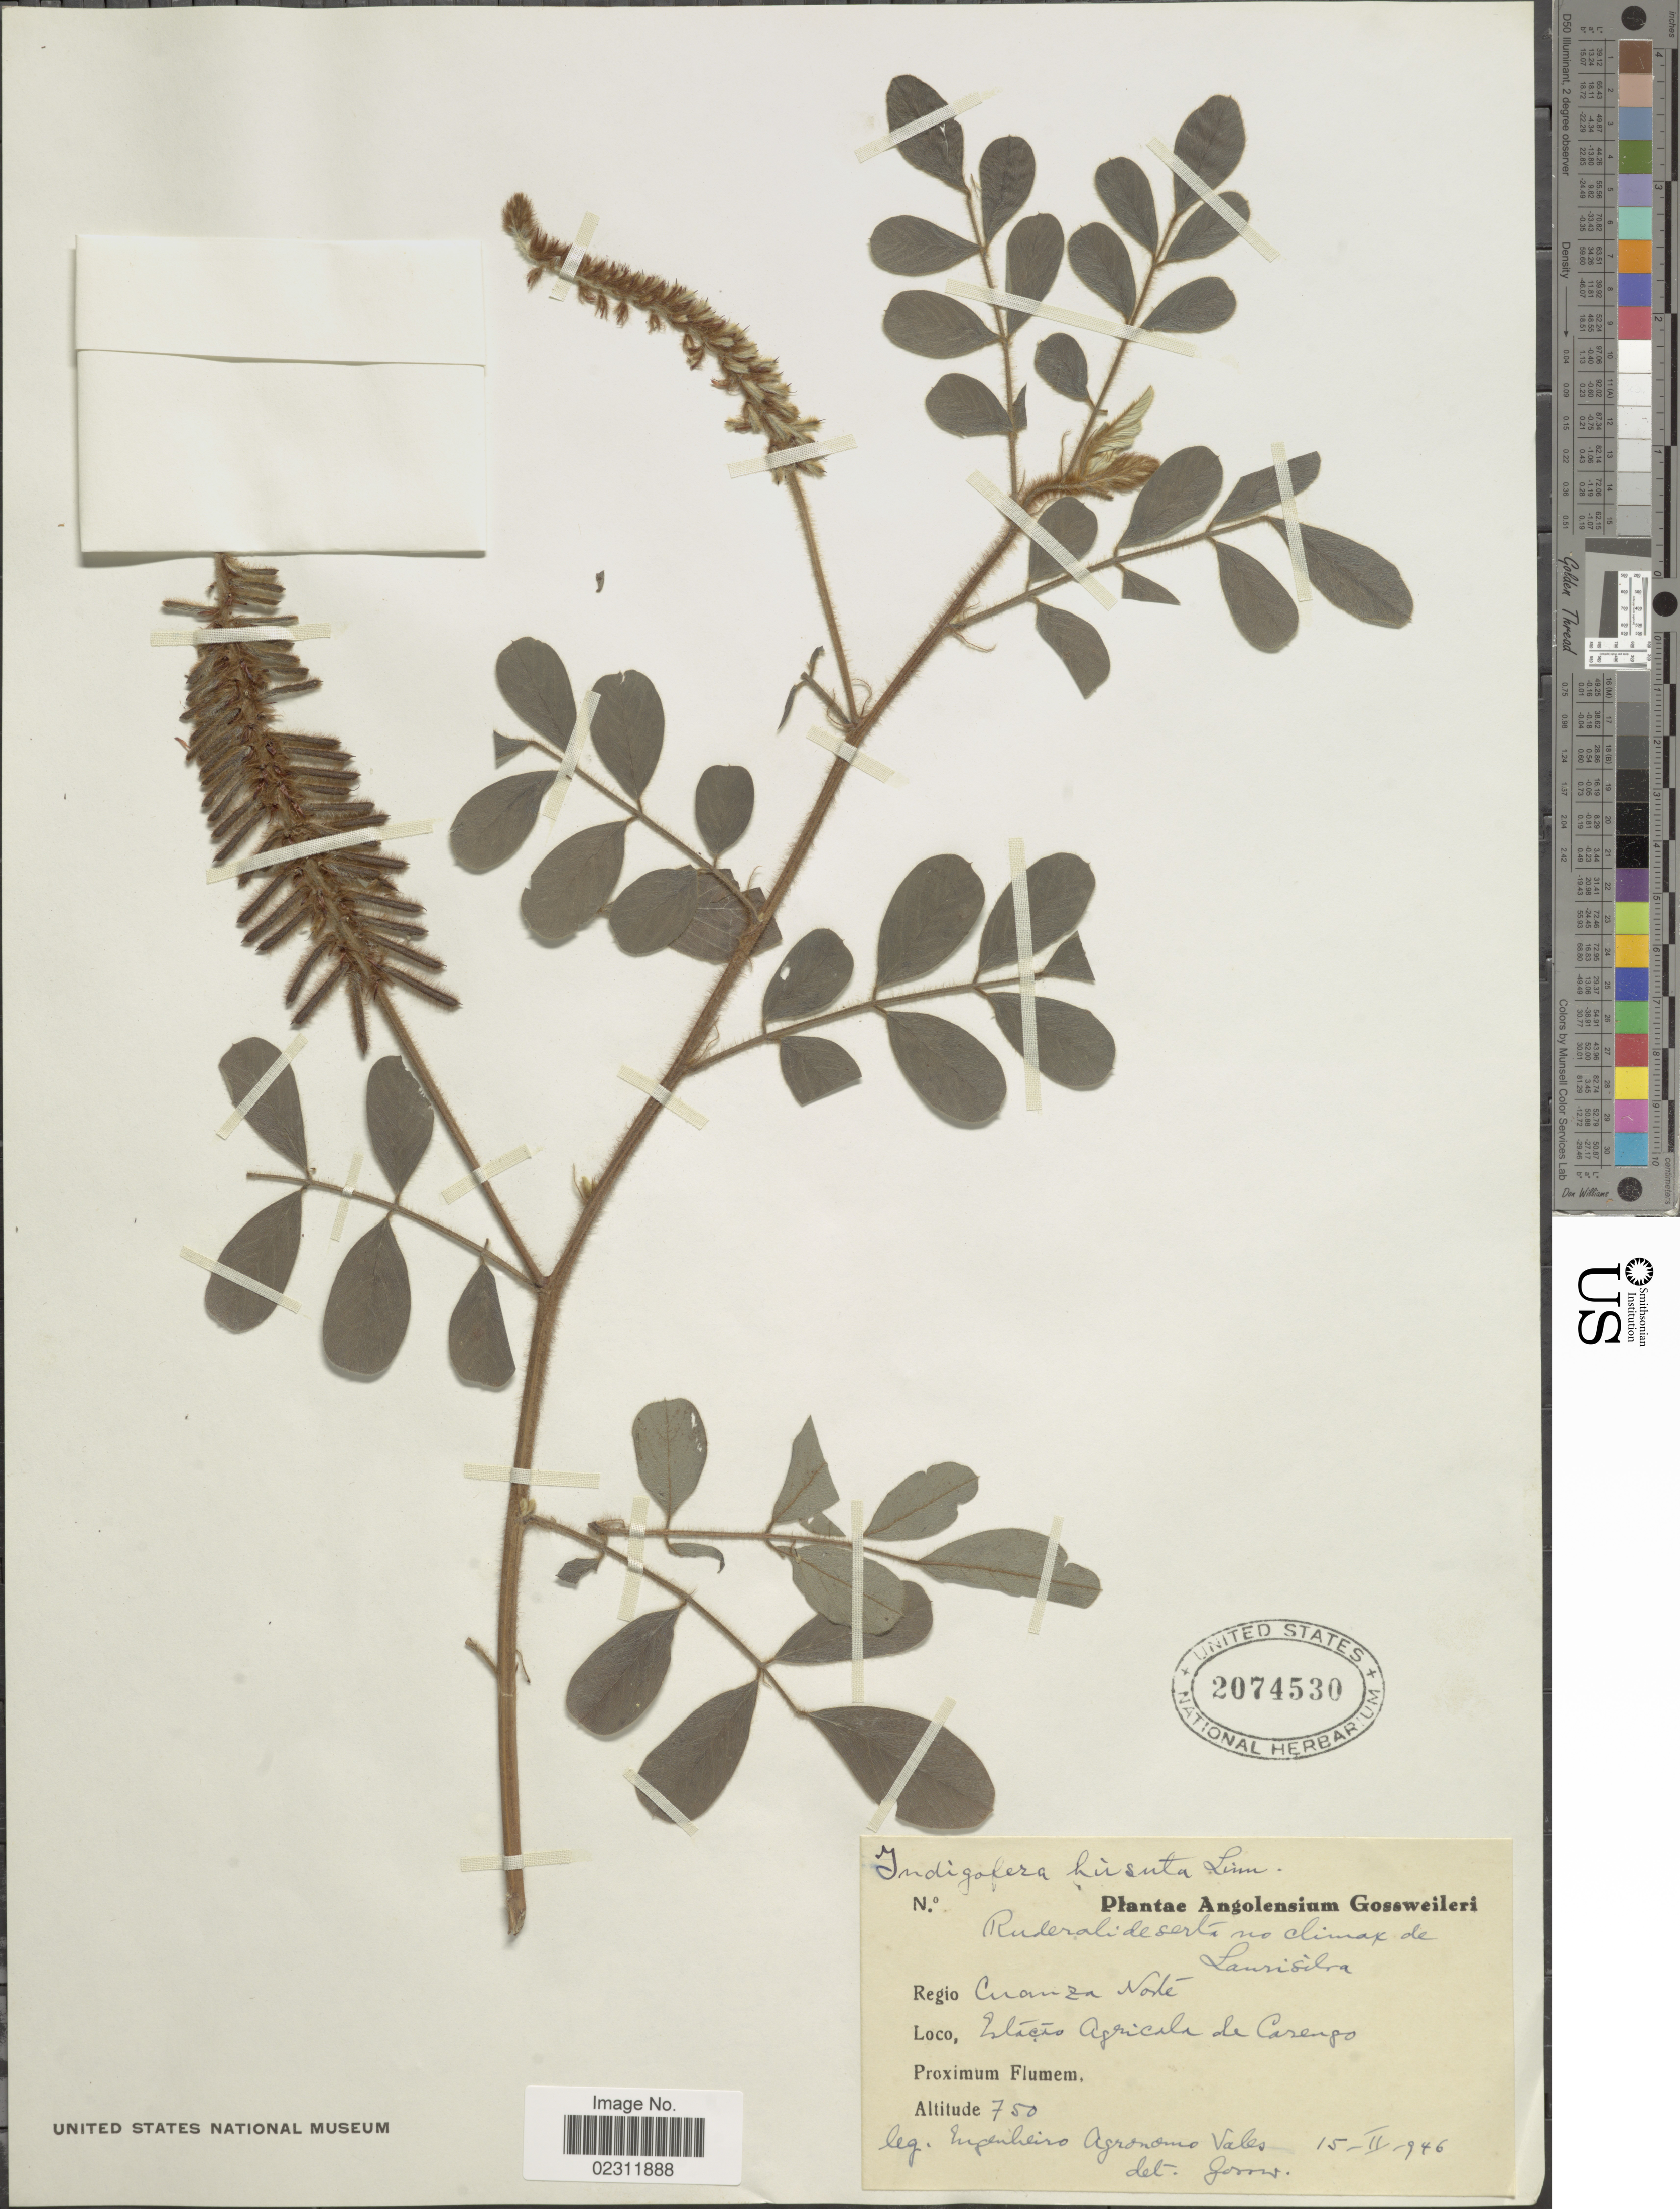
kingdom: Plantae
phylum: Tracheophyta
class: Magnoliopsida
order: Fabales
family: Fabaceae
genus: Indigofera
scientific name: Indigofera hirsuta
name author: L.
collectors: E. Vales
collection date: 1946-02-15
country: Angola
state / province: Cuanza Norte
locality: Estacao Agricala de Carengo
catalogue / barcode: US 2074530